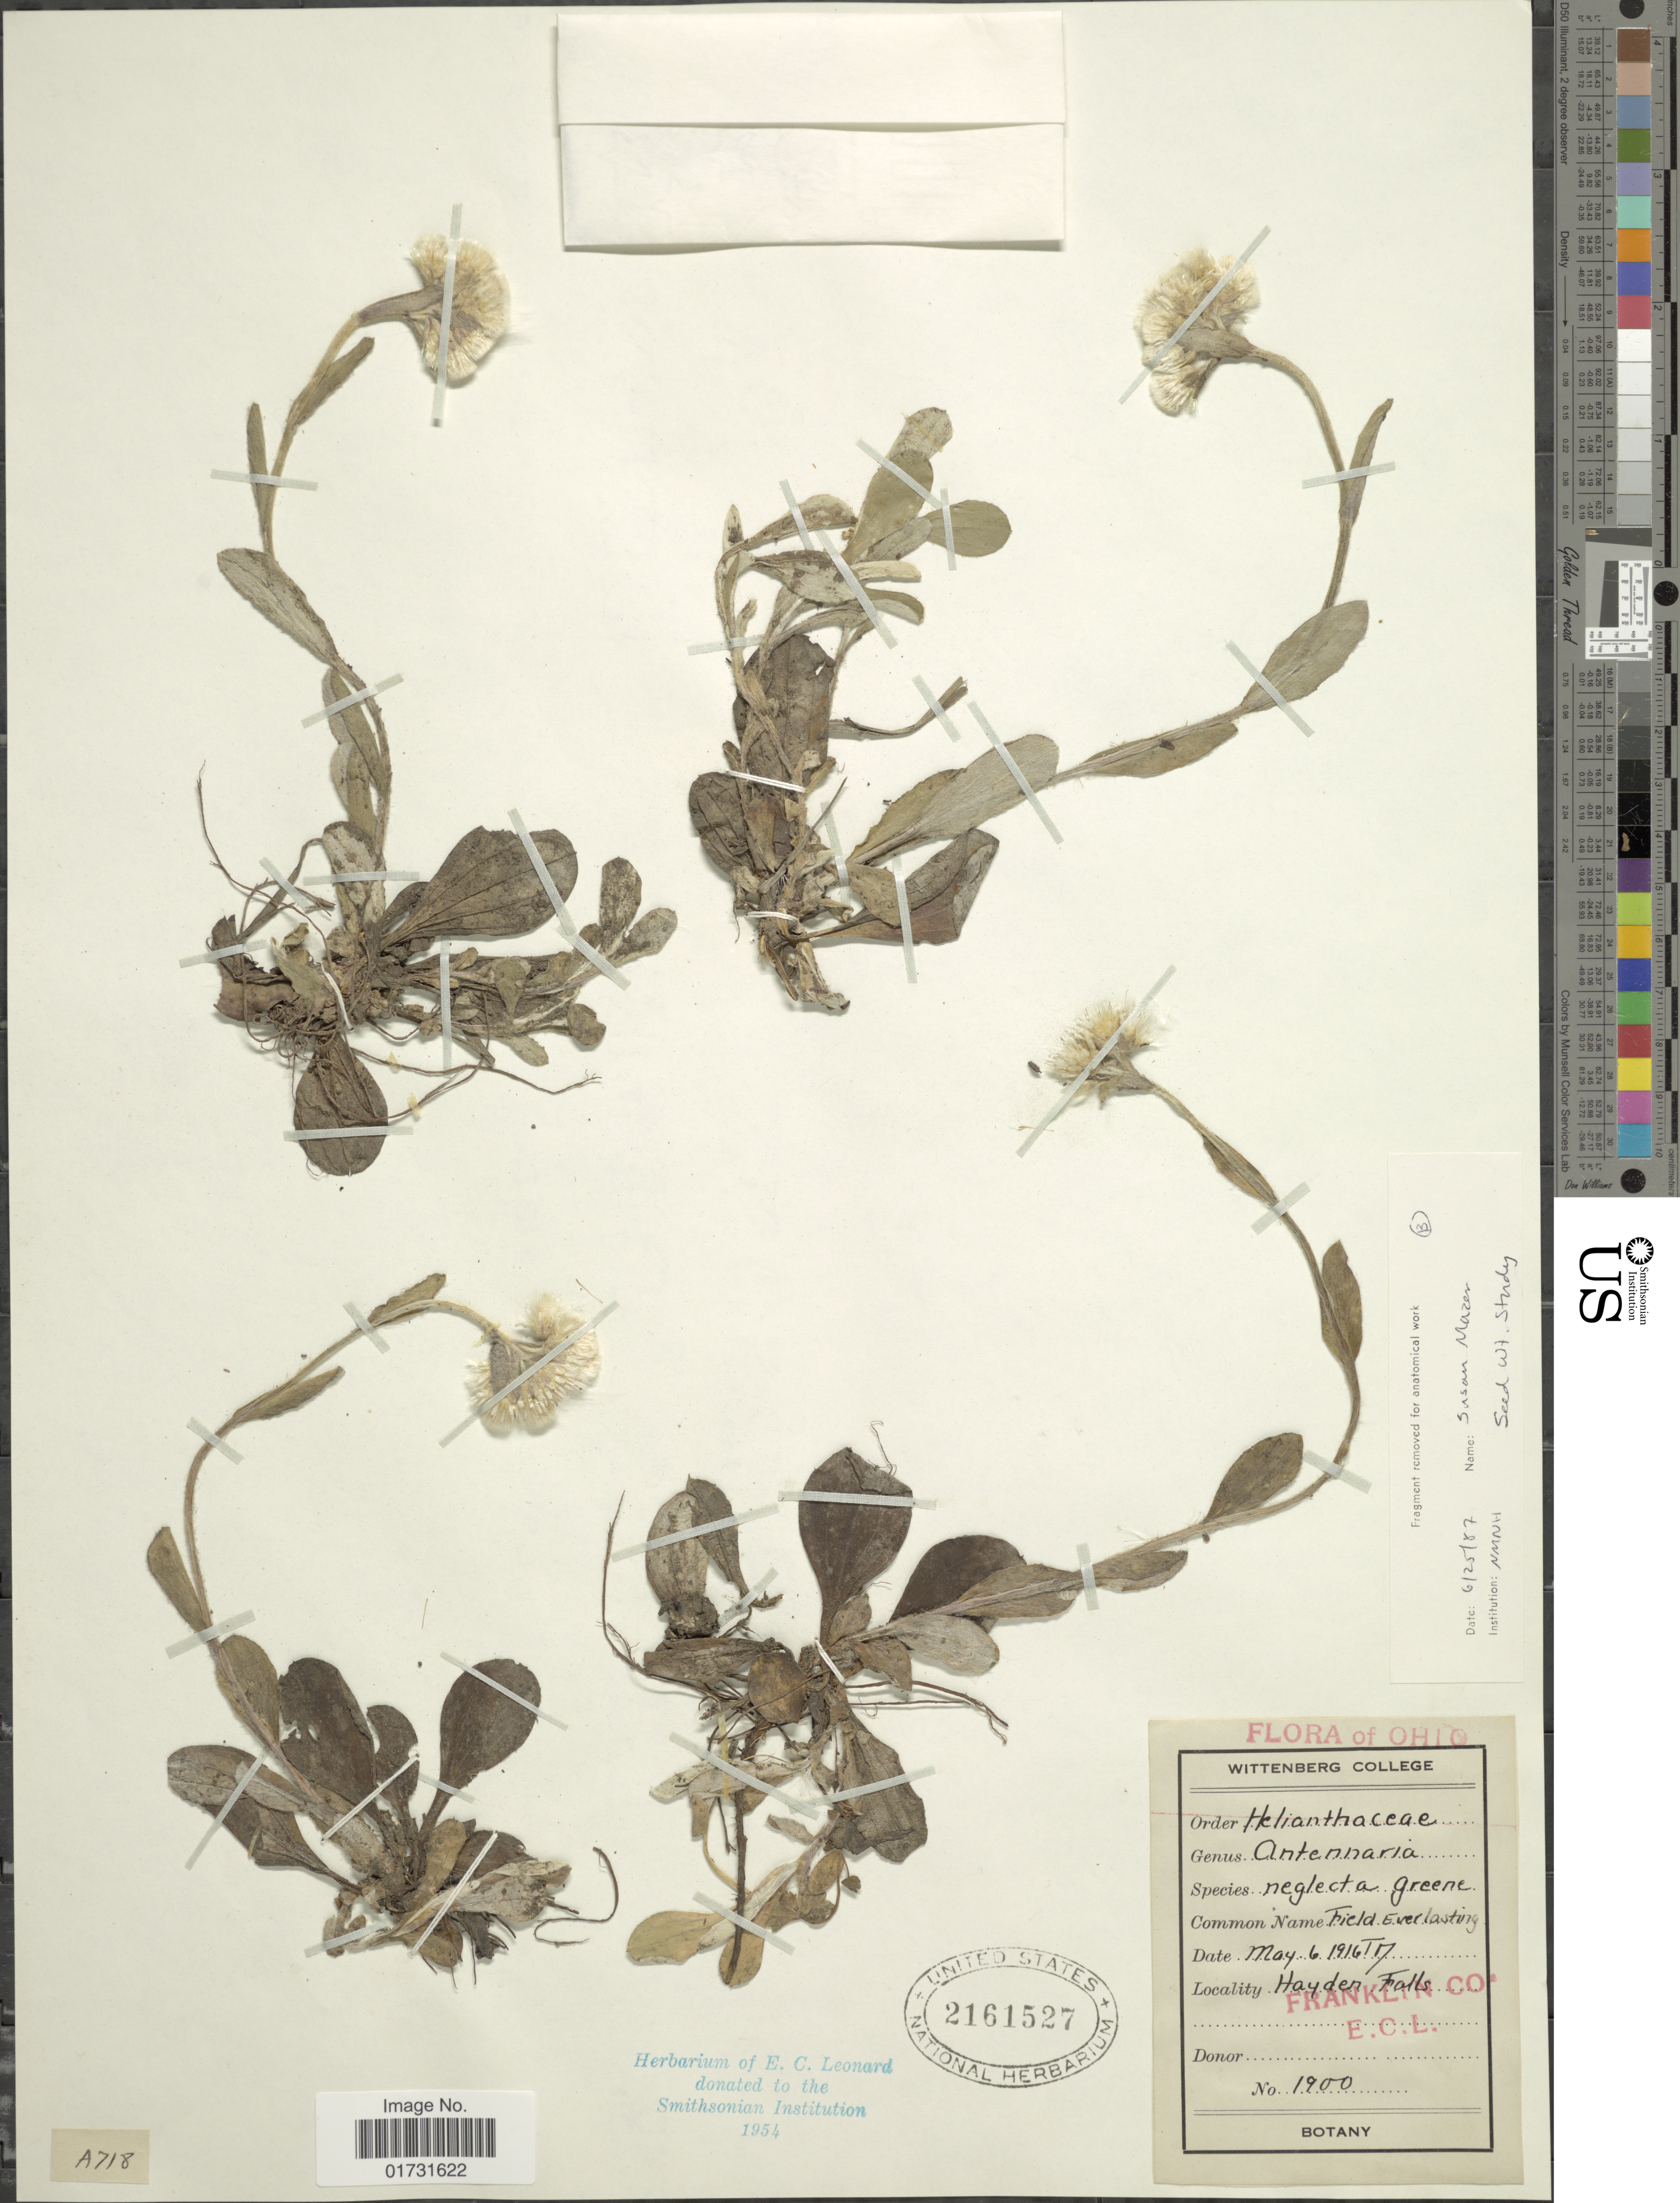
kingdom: Plantae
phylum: Tracheophyta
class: Magnoliopsida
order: Asterales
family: Asteraceae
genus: Antennaria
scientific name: Antennaria neglecta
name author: Greene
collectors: E. C. Leonard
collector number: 1900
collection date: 1916-05-06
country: United States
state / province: Ohio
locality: Hayden Falls. Franklin Co.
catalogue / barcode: US 2161527